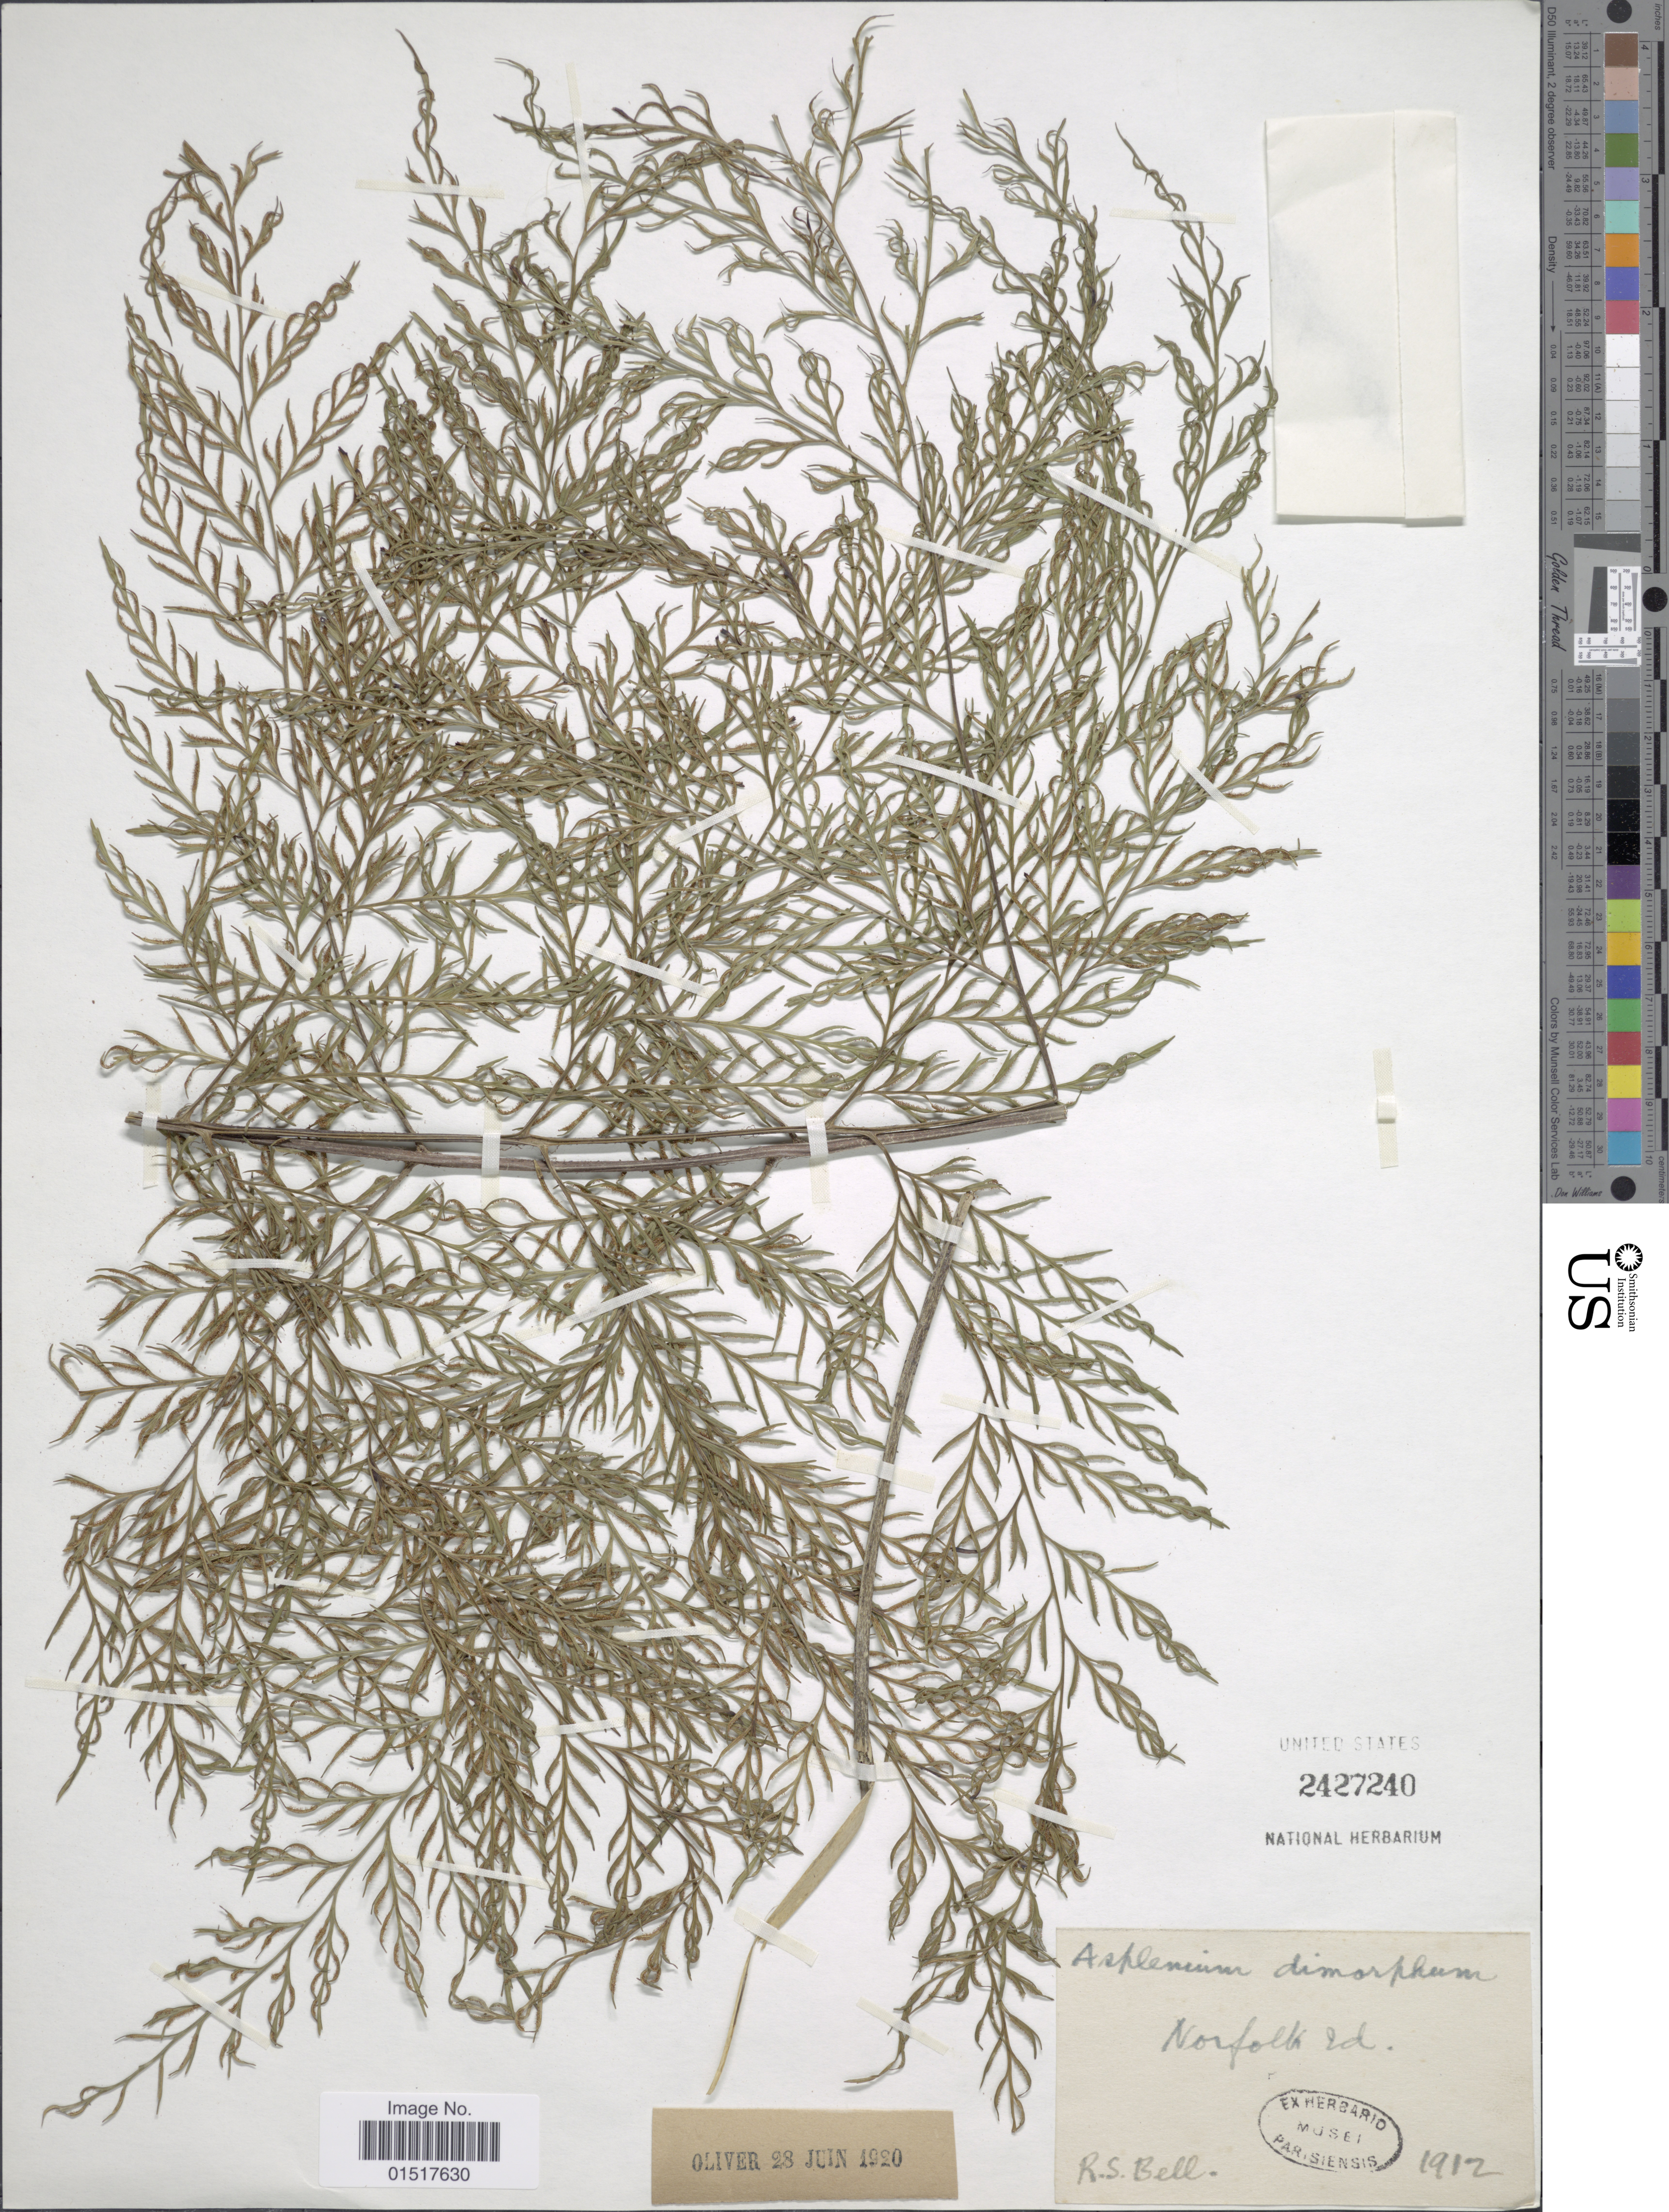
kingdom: Plantae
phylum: Tracheophyta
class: Polypodiopsida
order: Polypodiales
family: Aspleniaceae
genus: Asplenium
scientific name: Asplenium difforme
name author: R. Br.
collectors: R. Bell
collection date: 1912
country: Australia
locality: Norfolk Id.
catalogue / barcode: US 2427240